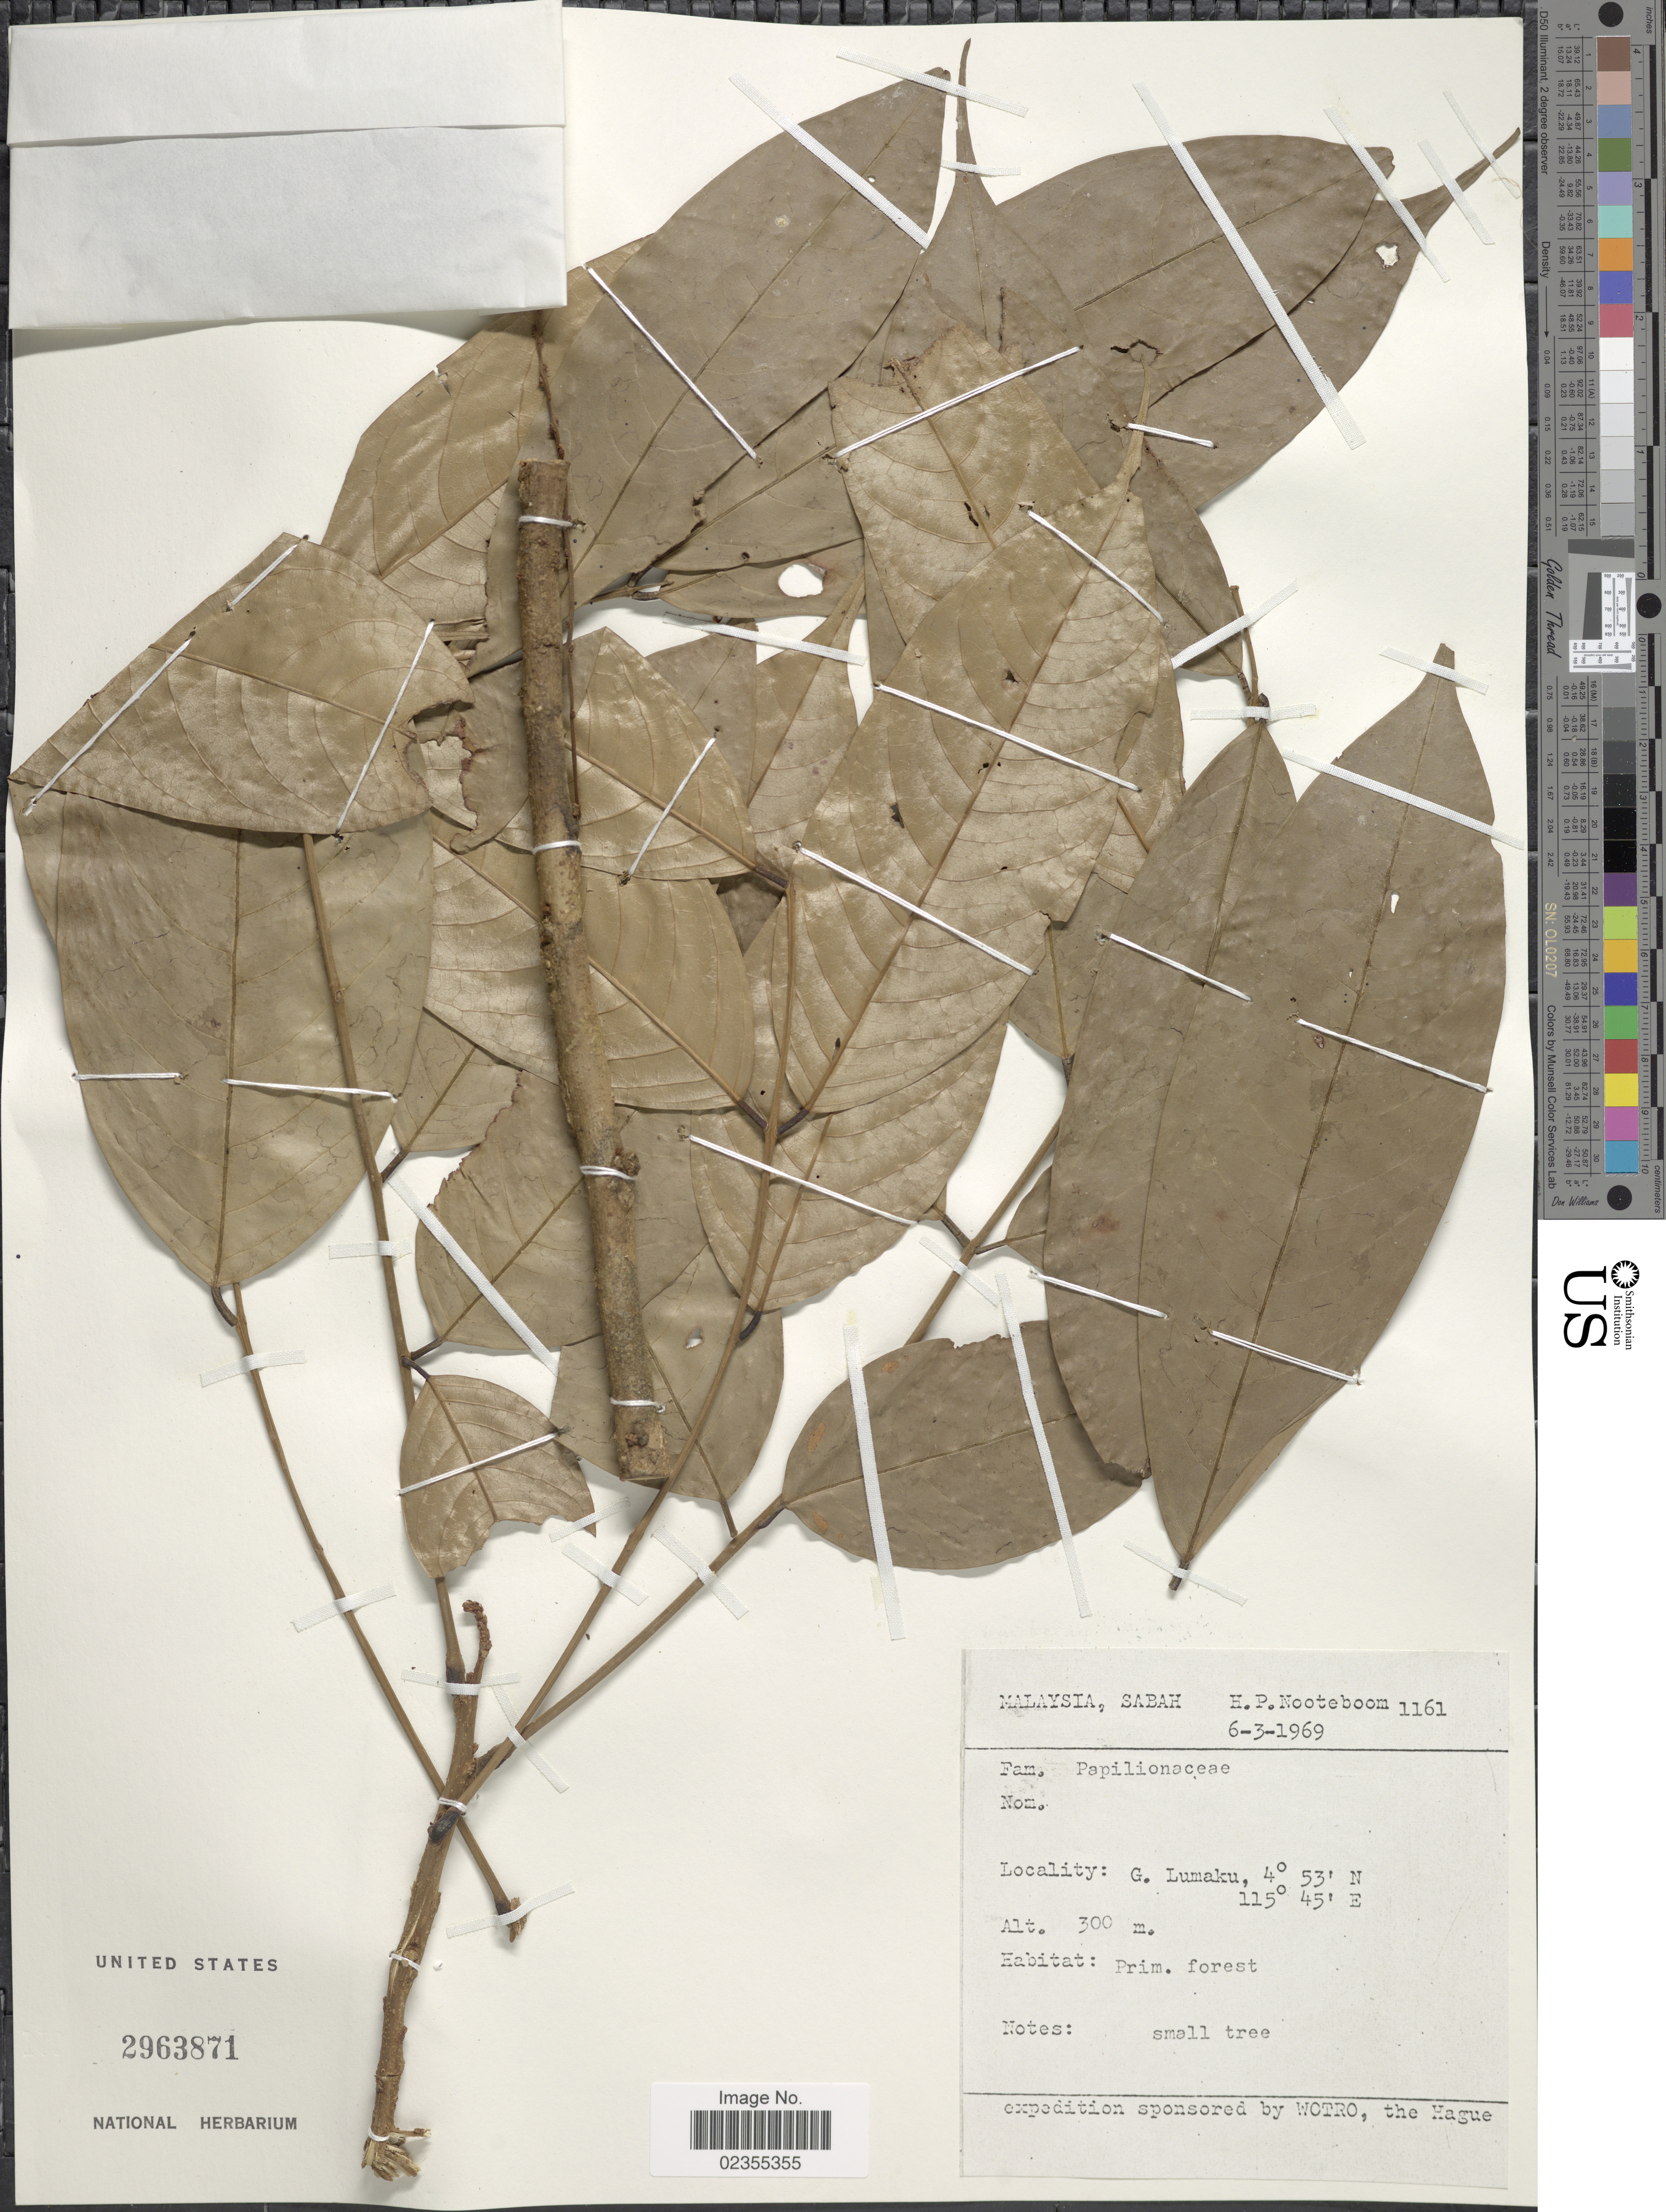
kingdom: Plantae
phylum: Tracheophyta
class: Magnoliopsida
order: Fabales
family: Fabaceae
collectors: H. P. Nooteboom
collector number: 1161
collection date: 1969-03-06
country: Malaysia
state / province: Sabah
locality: G. Lumaku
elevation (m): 300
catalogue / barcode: US 2963871